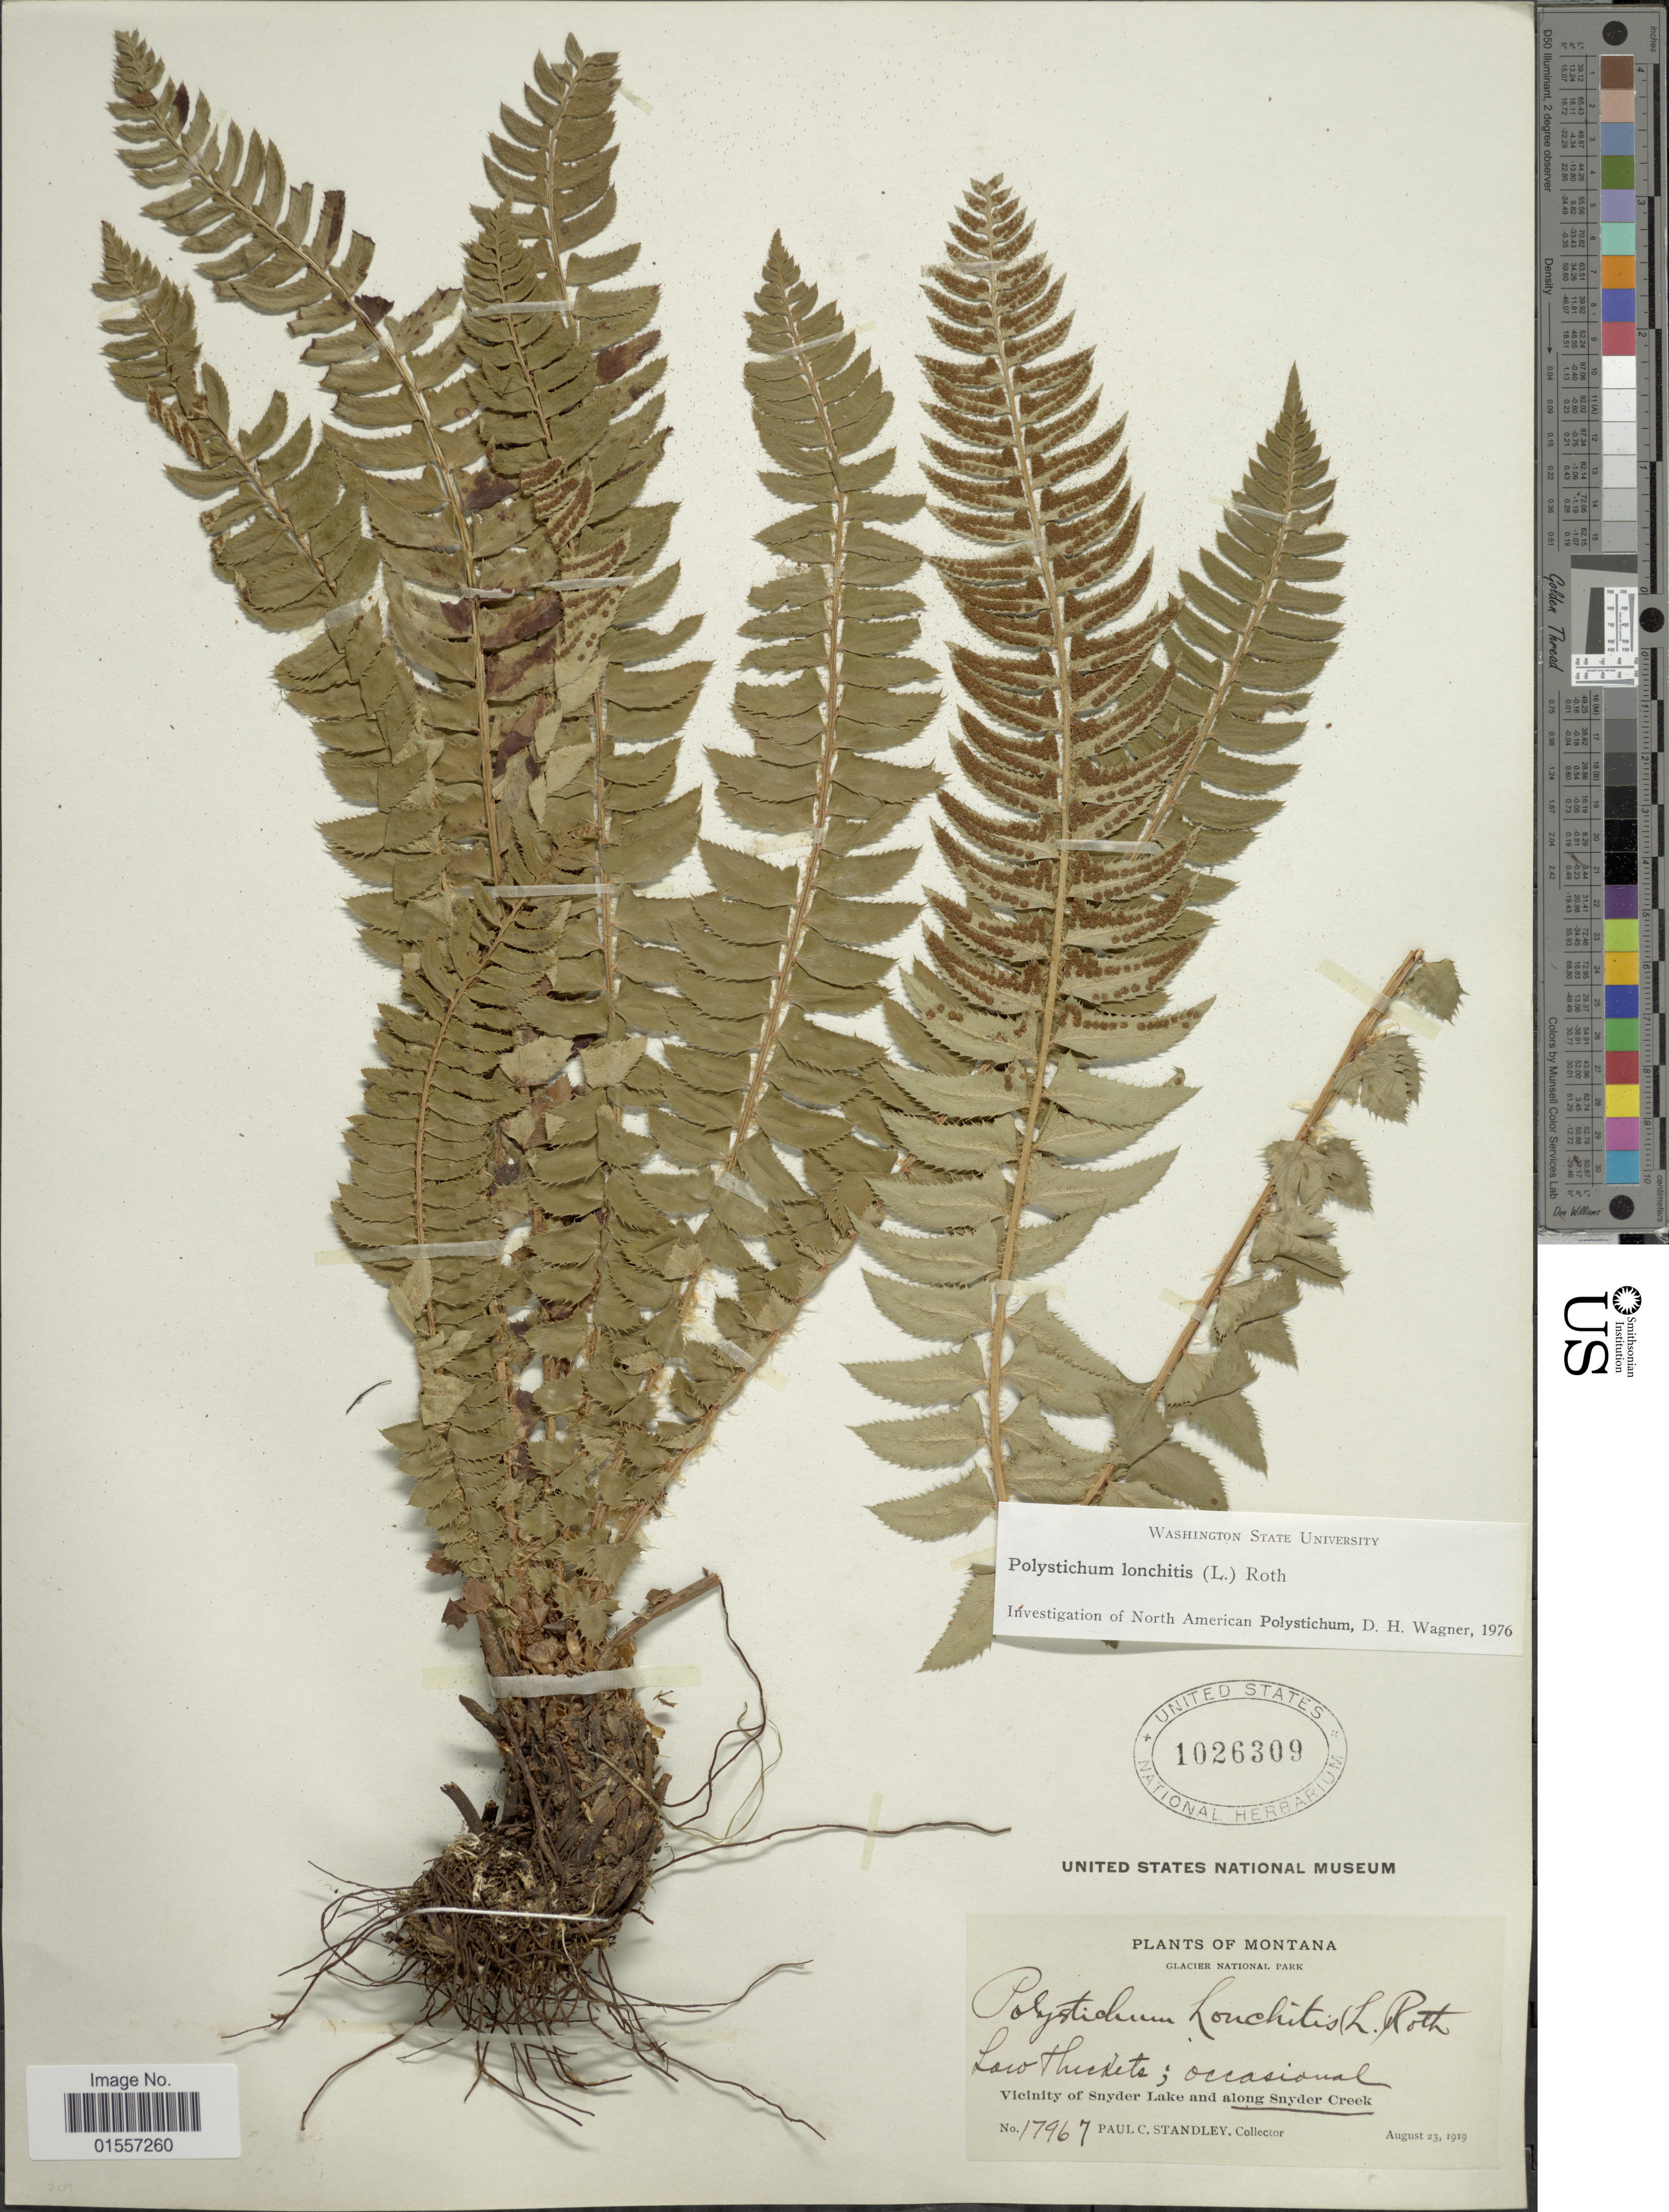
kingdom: Plantae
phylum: Tracheophyta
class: Polypodiopsida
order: Polypodiales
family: Dryopteridaceae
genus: Polystichum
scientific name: Polystichum lonchitis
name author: (Roth) L.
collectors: P. C. Standley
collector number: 17967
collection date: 1919-08-23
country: United States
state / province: Montana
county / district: Flathead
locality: Glacier National Park, Vicinity of Snyder Lake and along Snyder Creek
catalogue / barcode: US 1026309